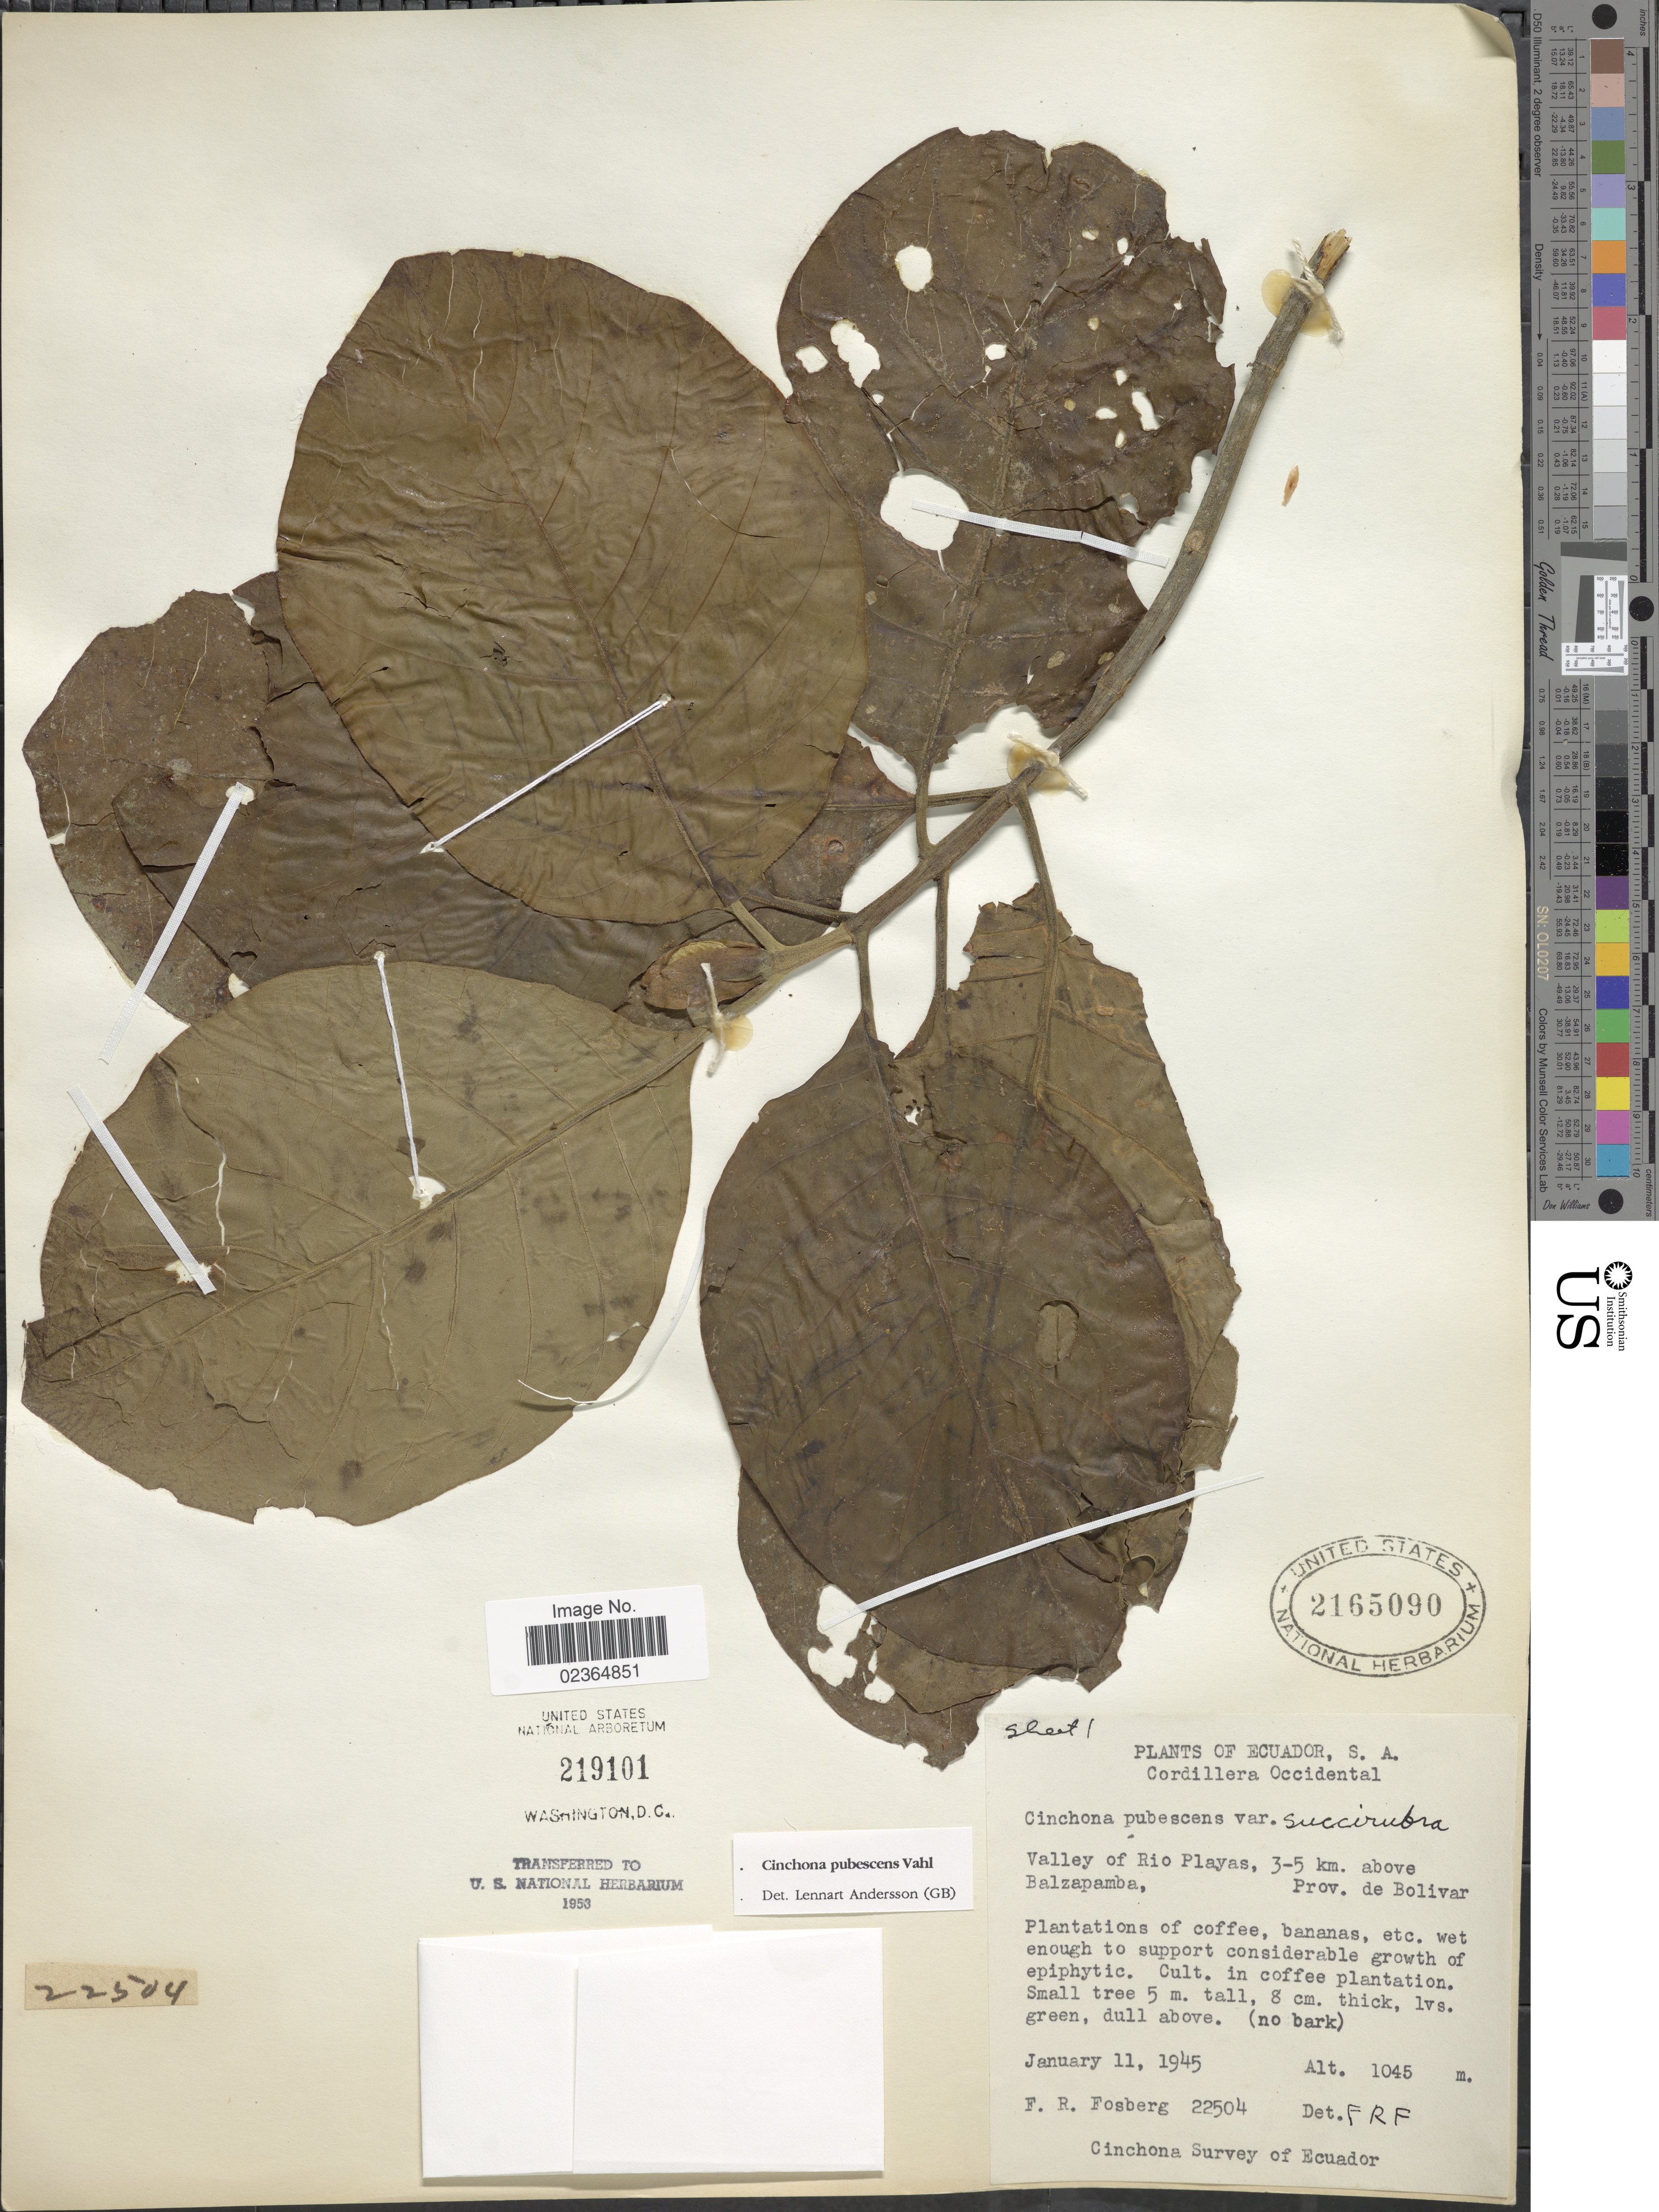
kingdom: Plantae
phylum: Tracheophyta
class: Magnoliopsida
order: Gentianales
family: Rubiaceae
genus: Cinchona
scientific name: Cinchona pubescens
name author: Vahl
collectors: F. R. Fosberg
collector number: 22504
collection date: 1945-01-11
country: Ecuador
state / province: Bolívar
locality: Cordillera Occidental. Valley of Rio Playas, 3-5 km. above Balzapamba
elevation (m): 1045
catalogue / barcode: US 2165090